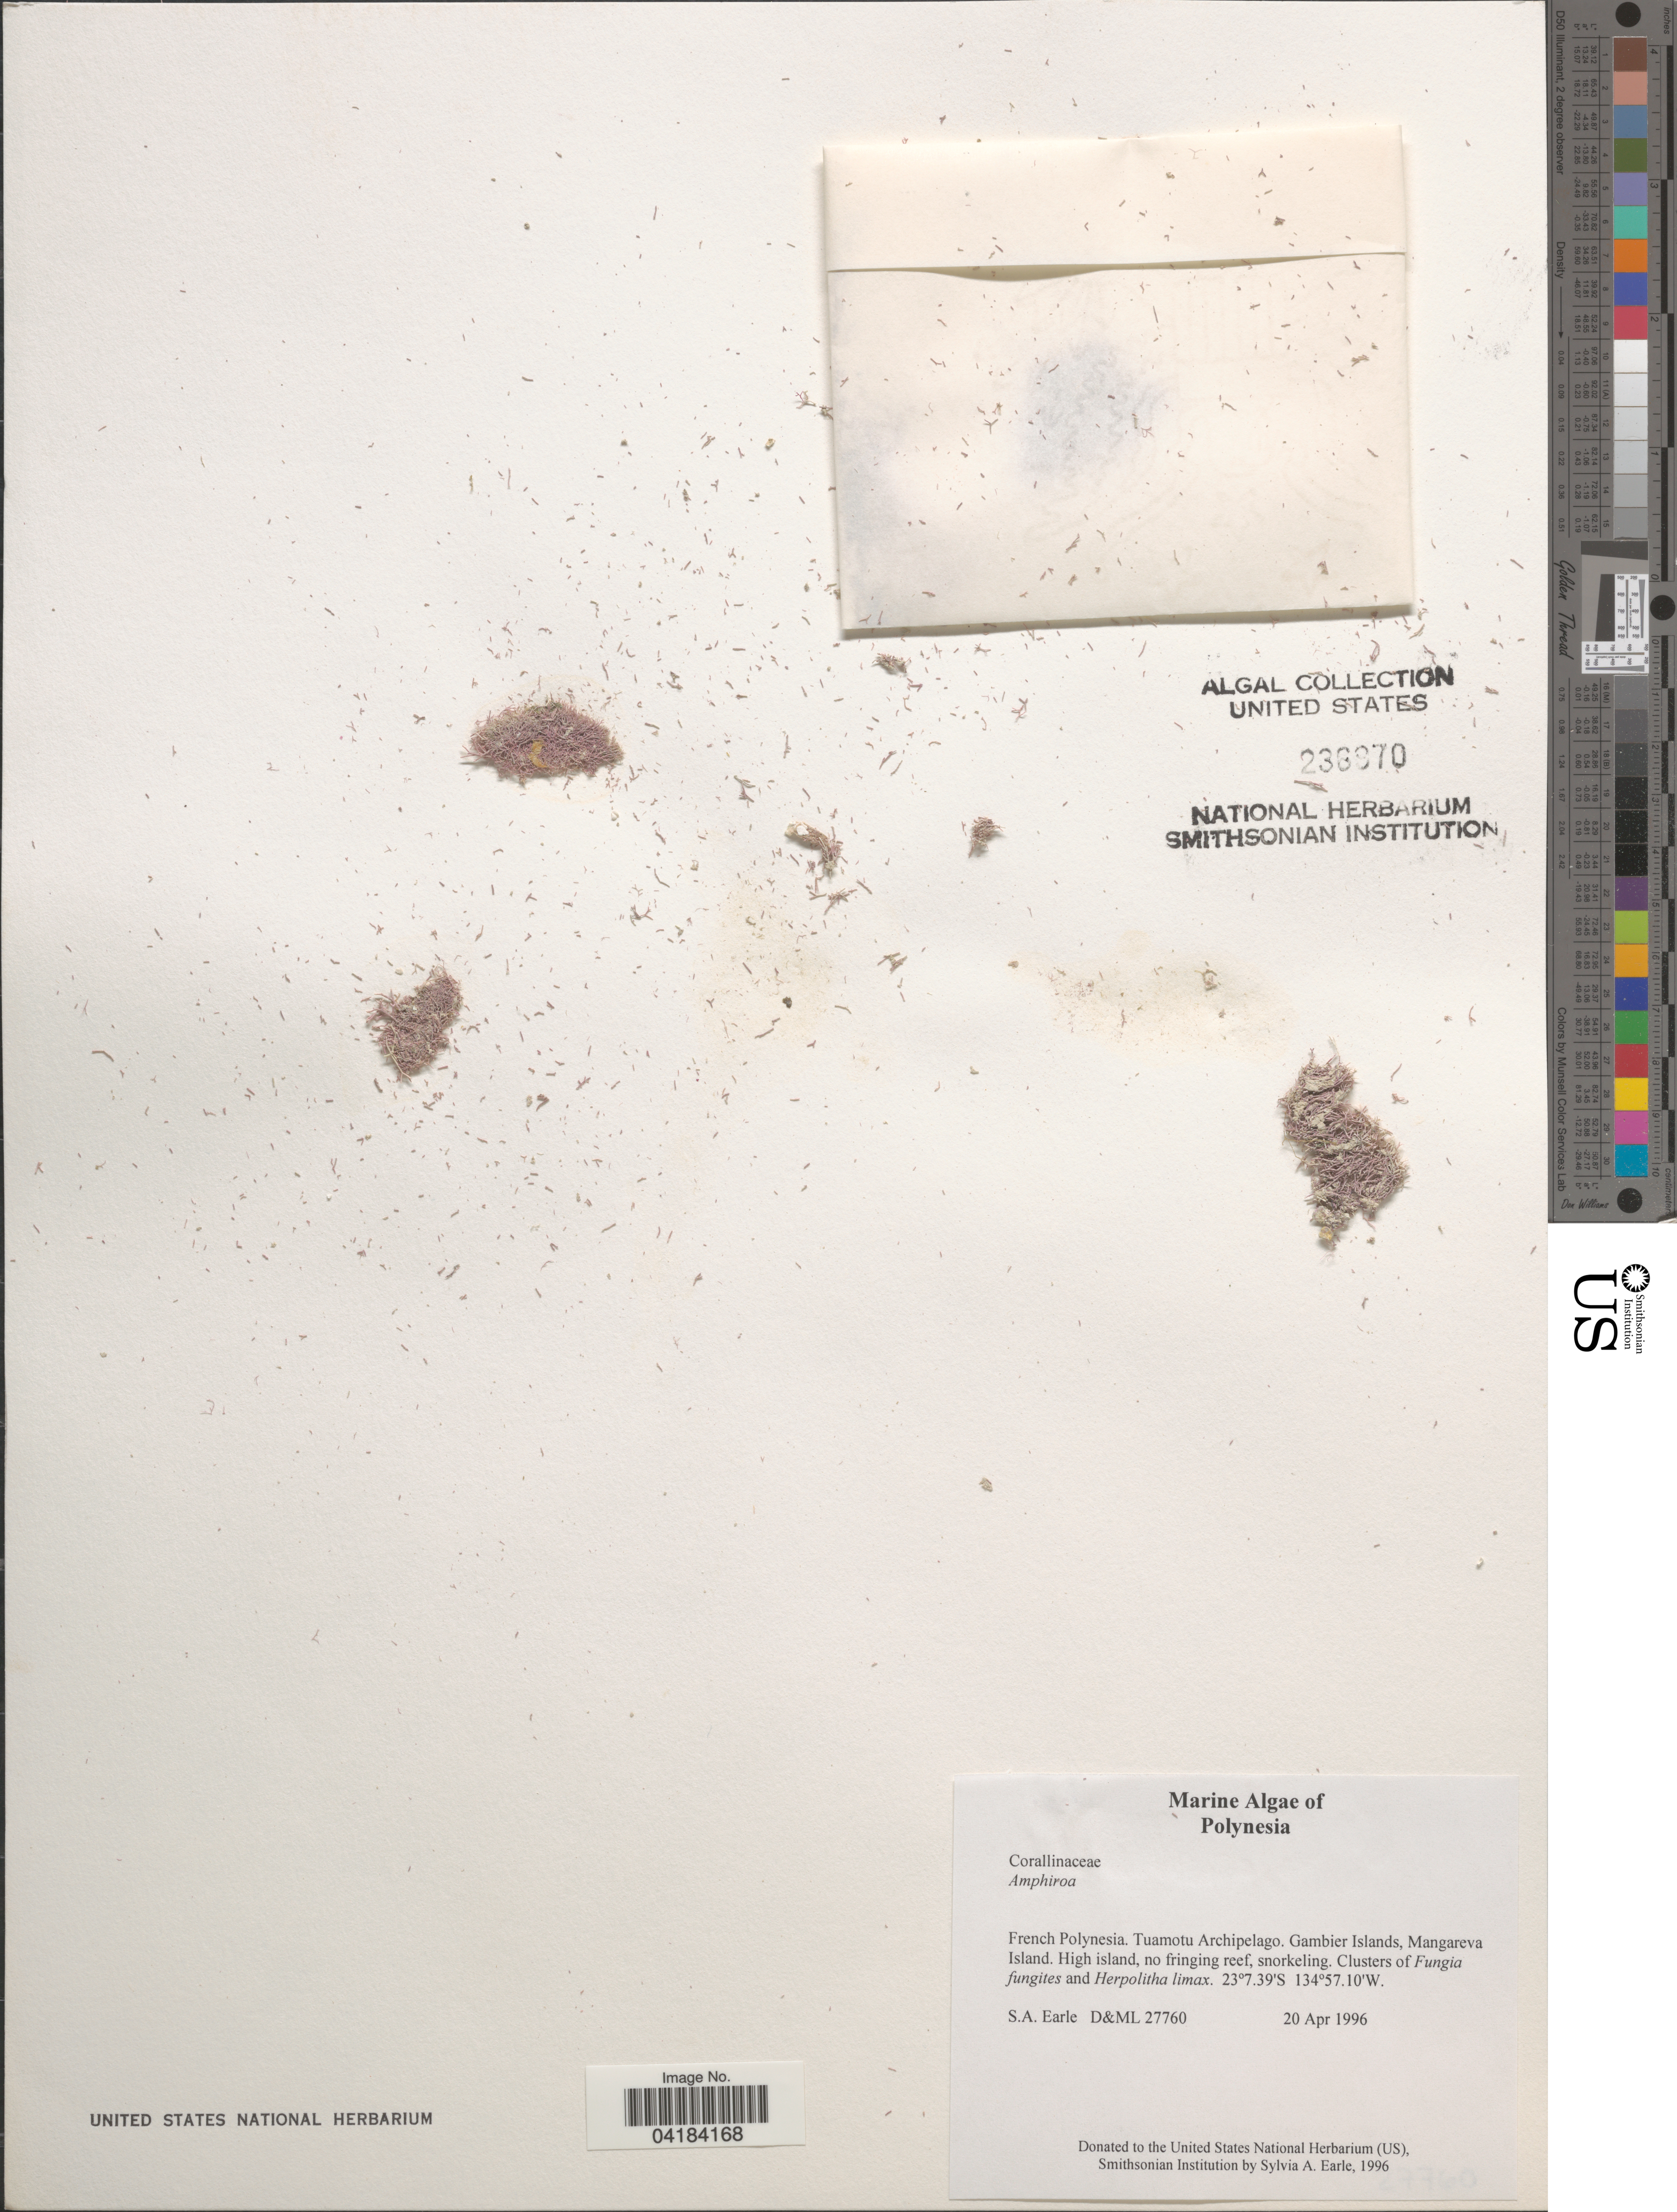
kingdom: Plantae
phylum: Rhodophyta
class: Florideophyceae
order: Corallinales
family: Lithophyllaceae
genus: Amphiroa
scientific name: Amphiroa sp.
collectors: S. A. Earle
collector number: D&ML27760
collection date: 1996-04-20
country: French Polynesia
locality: Polynesia. Tuamotu Archipelago. Gambier Islands, Mangareva Island. High island.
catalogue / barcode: US 236970